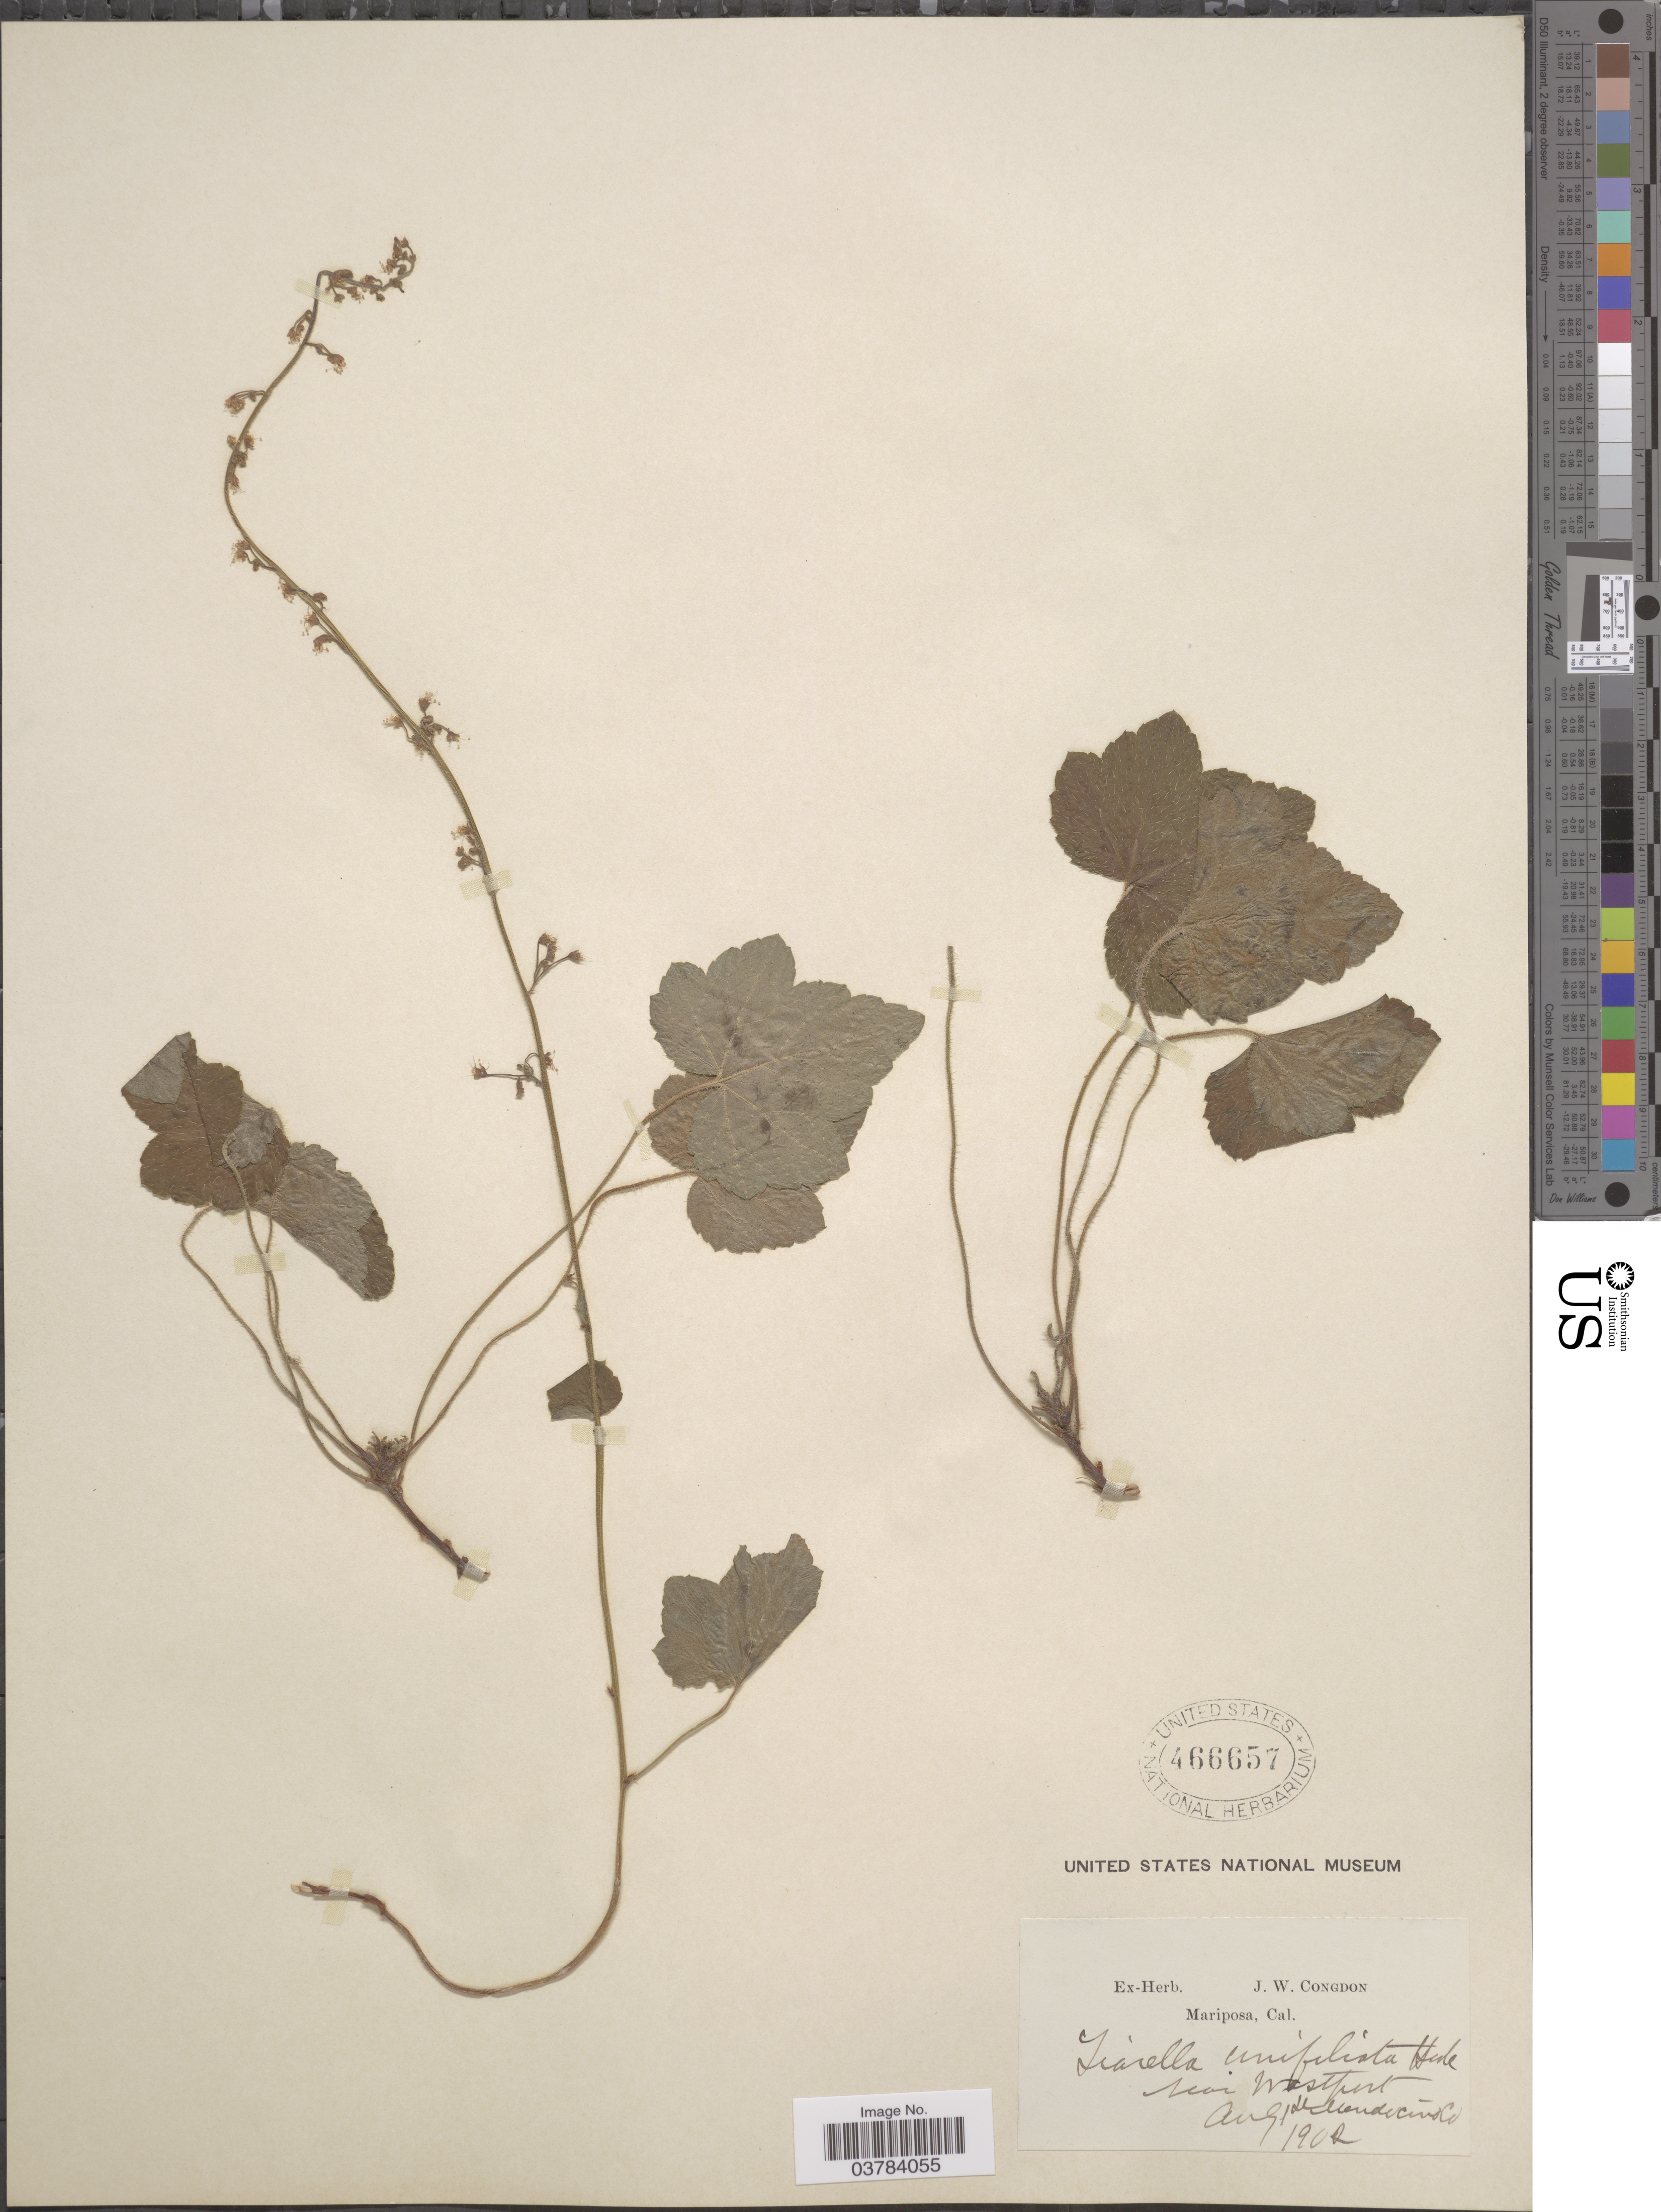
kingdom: Plantae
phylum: Tracheophyta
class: Magnoliopsida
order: Saxifragales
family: Saxifragaceae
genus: Tiarella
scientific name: Tiarella unifoliata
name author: Hook.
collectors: ex herb. J. W. Congdon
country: United States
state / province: California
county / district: Mendocino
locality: Near Westport. Mendocino Co.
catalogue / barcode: US 466657